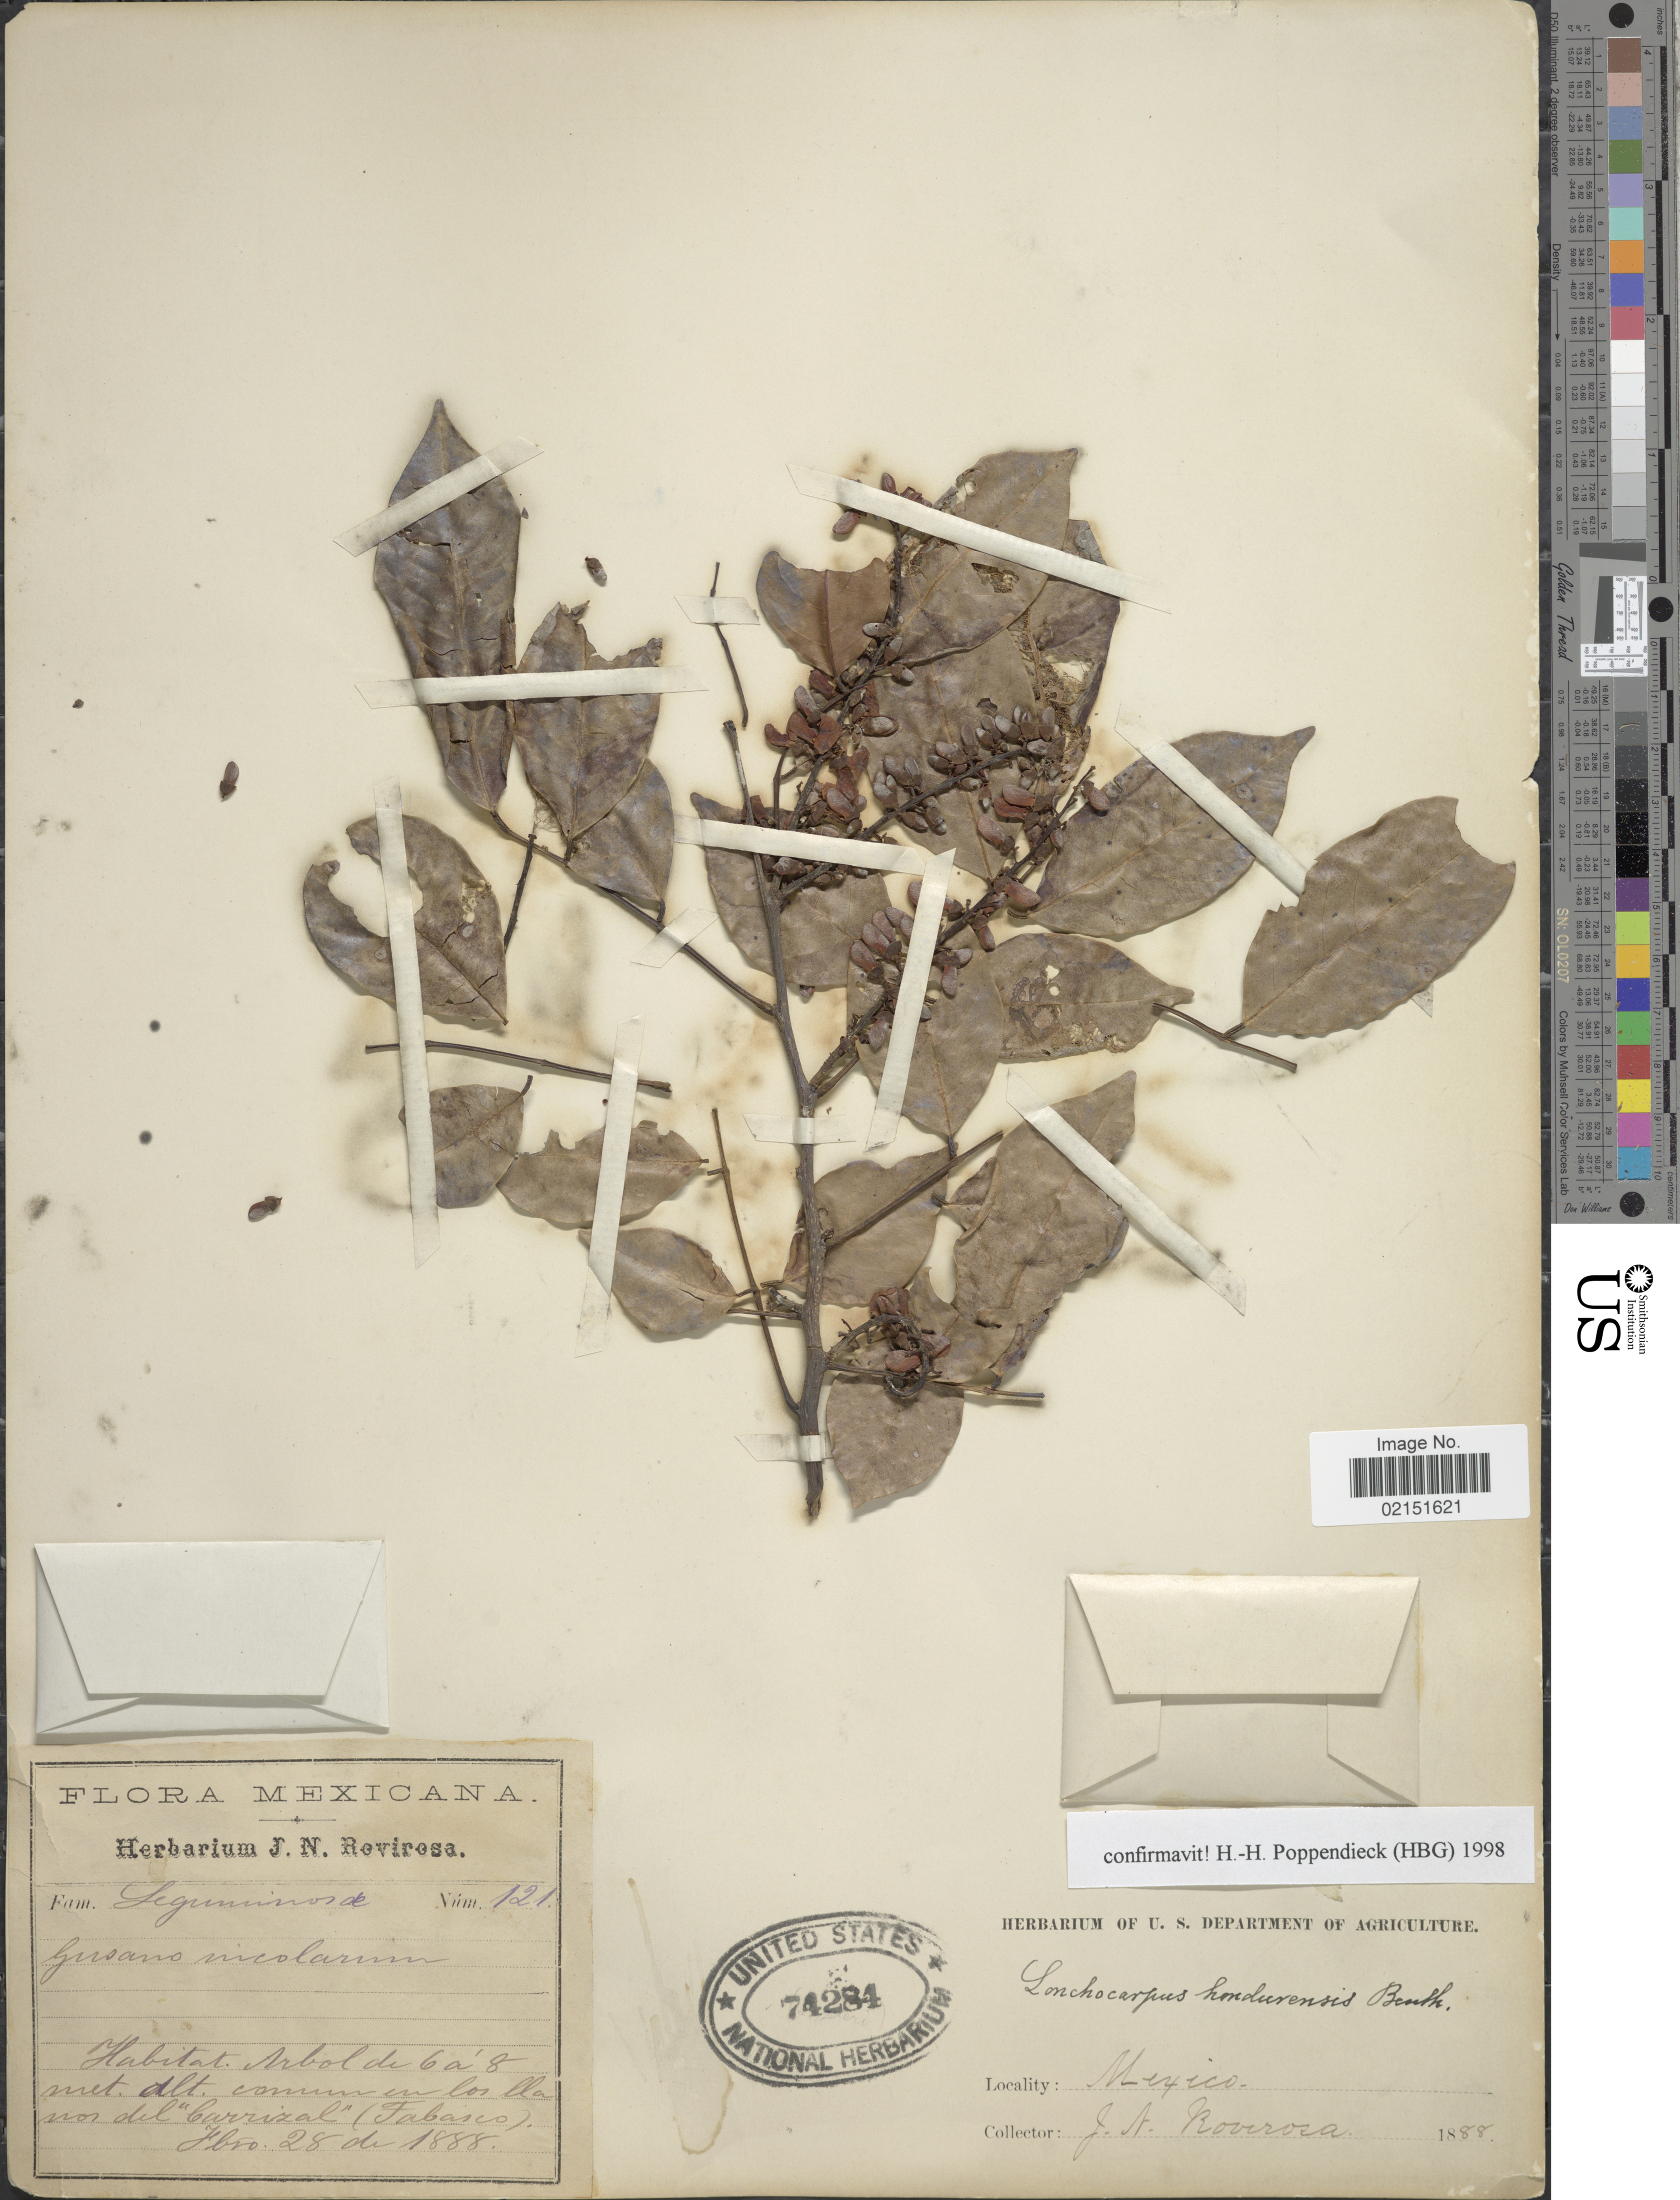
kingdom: Plantae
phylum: Tracheophyta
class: Magnoliopsida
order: Fabales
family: Fabaceae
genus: Lonchocarpus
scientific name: Lonchocarpus hondurensis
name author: Benth.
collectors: J. N. Rovirosa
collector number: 121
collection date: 1888-02-28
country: Mexico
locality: Mexicana. Comun en los llanos del "Carrizal" (Tabasco)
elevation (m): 6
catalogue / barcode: US 74284